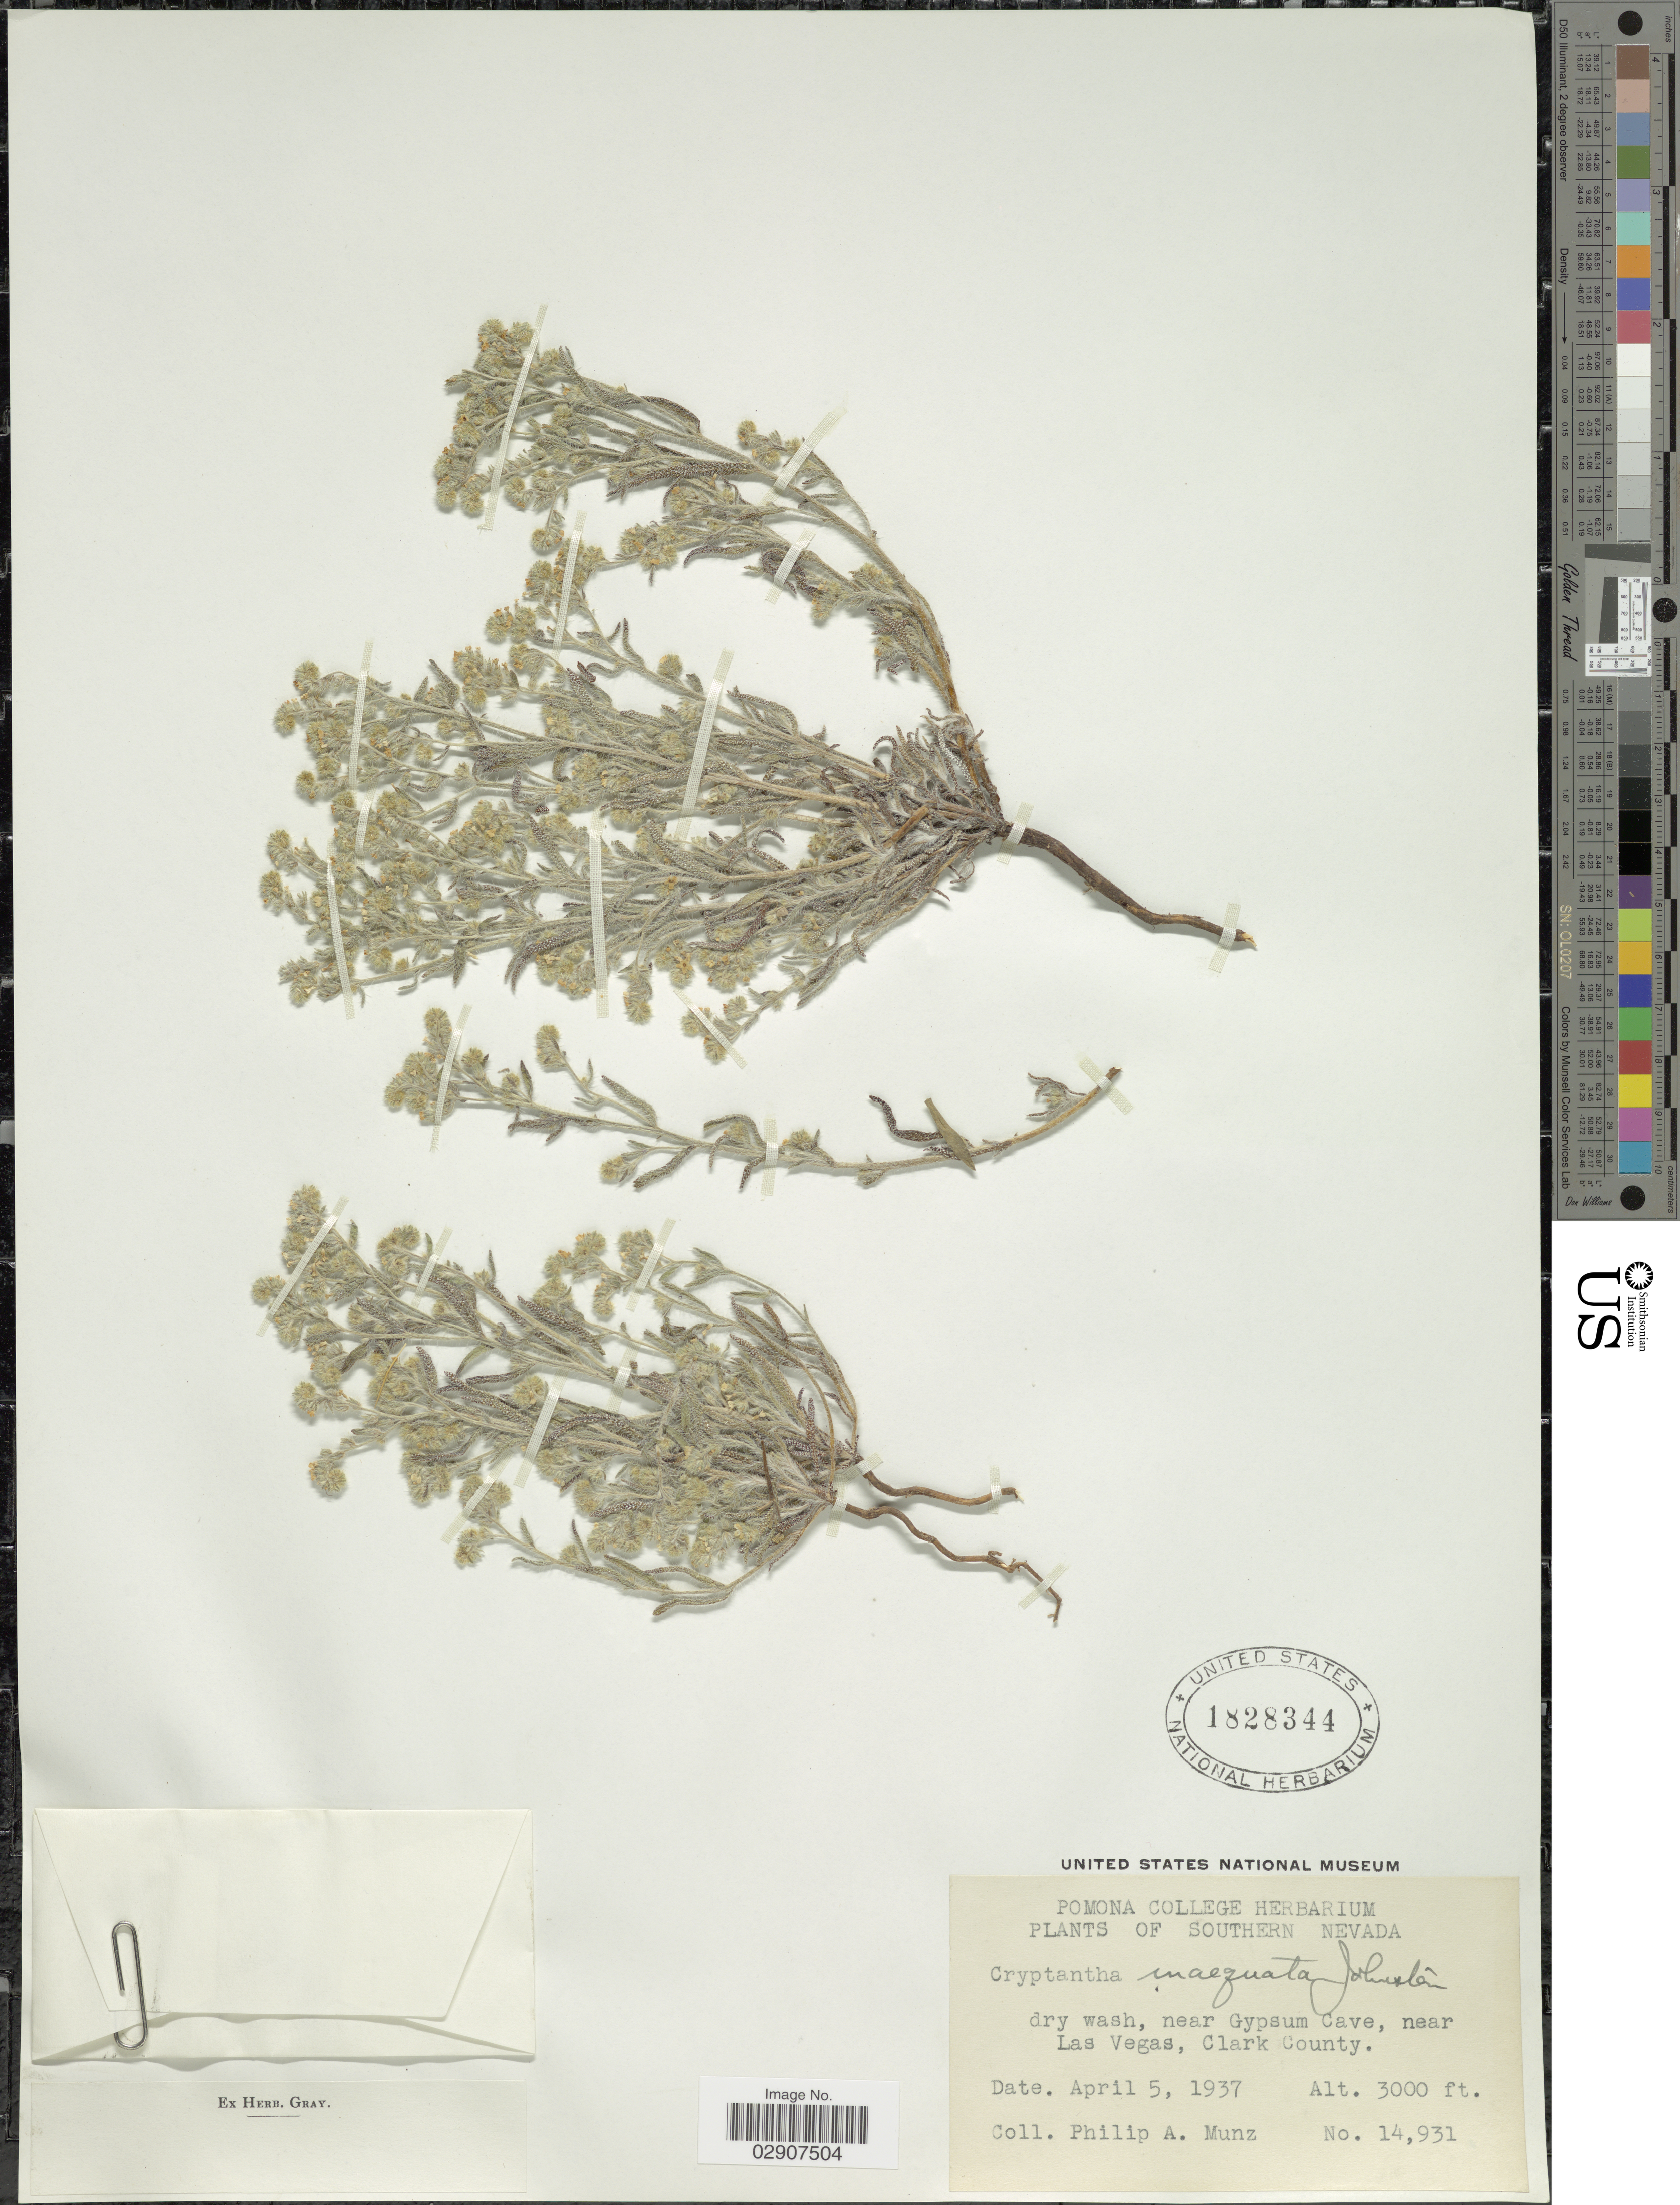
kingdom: Plantae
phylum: Tracheophyta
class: Magnoliopsida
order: Boraginales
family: Boraginaceae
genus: Cryptantha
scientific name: Cryptantha inaequata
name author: I.M. Johnst.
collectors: P. A. Munz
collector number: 14931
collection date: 1937-04-05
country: United States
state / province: Nevada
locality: Southern Nevada, near Gypsum Cave, near Las Vegas, Clark County.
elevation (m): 914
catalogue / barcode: US 1828344